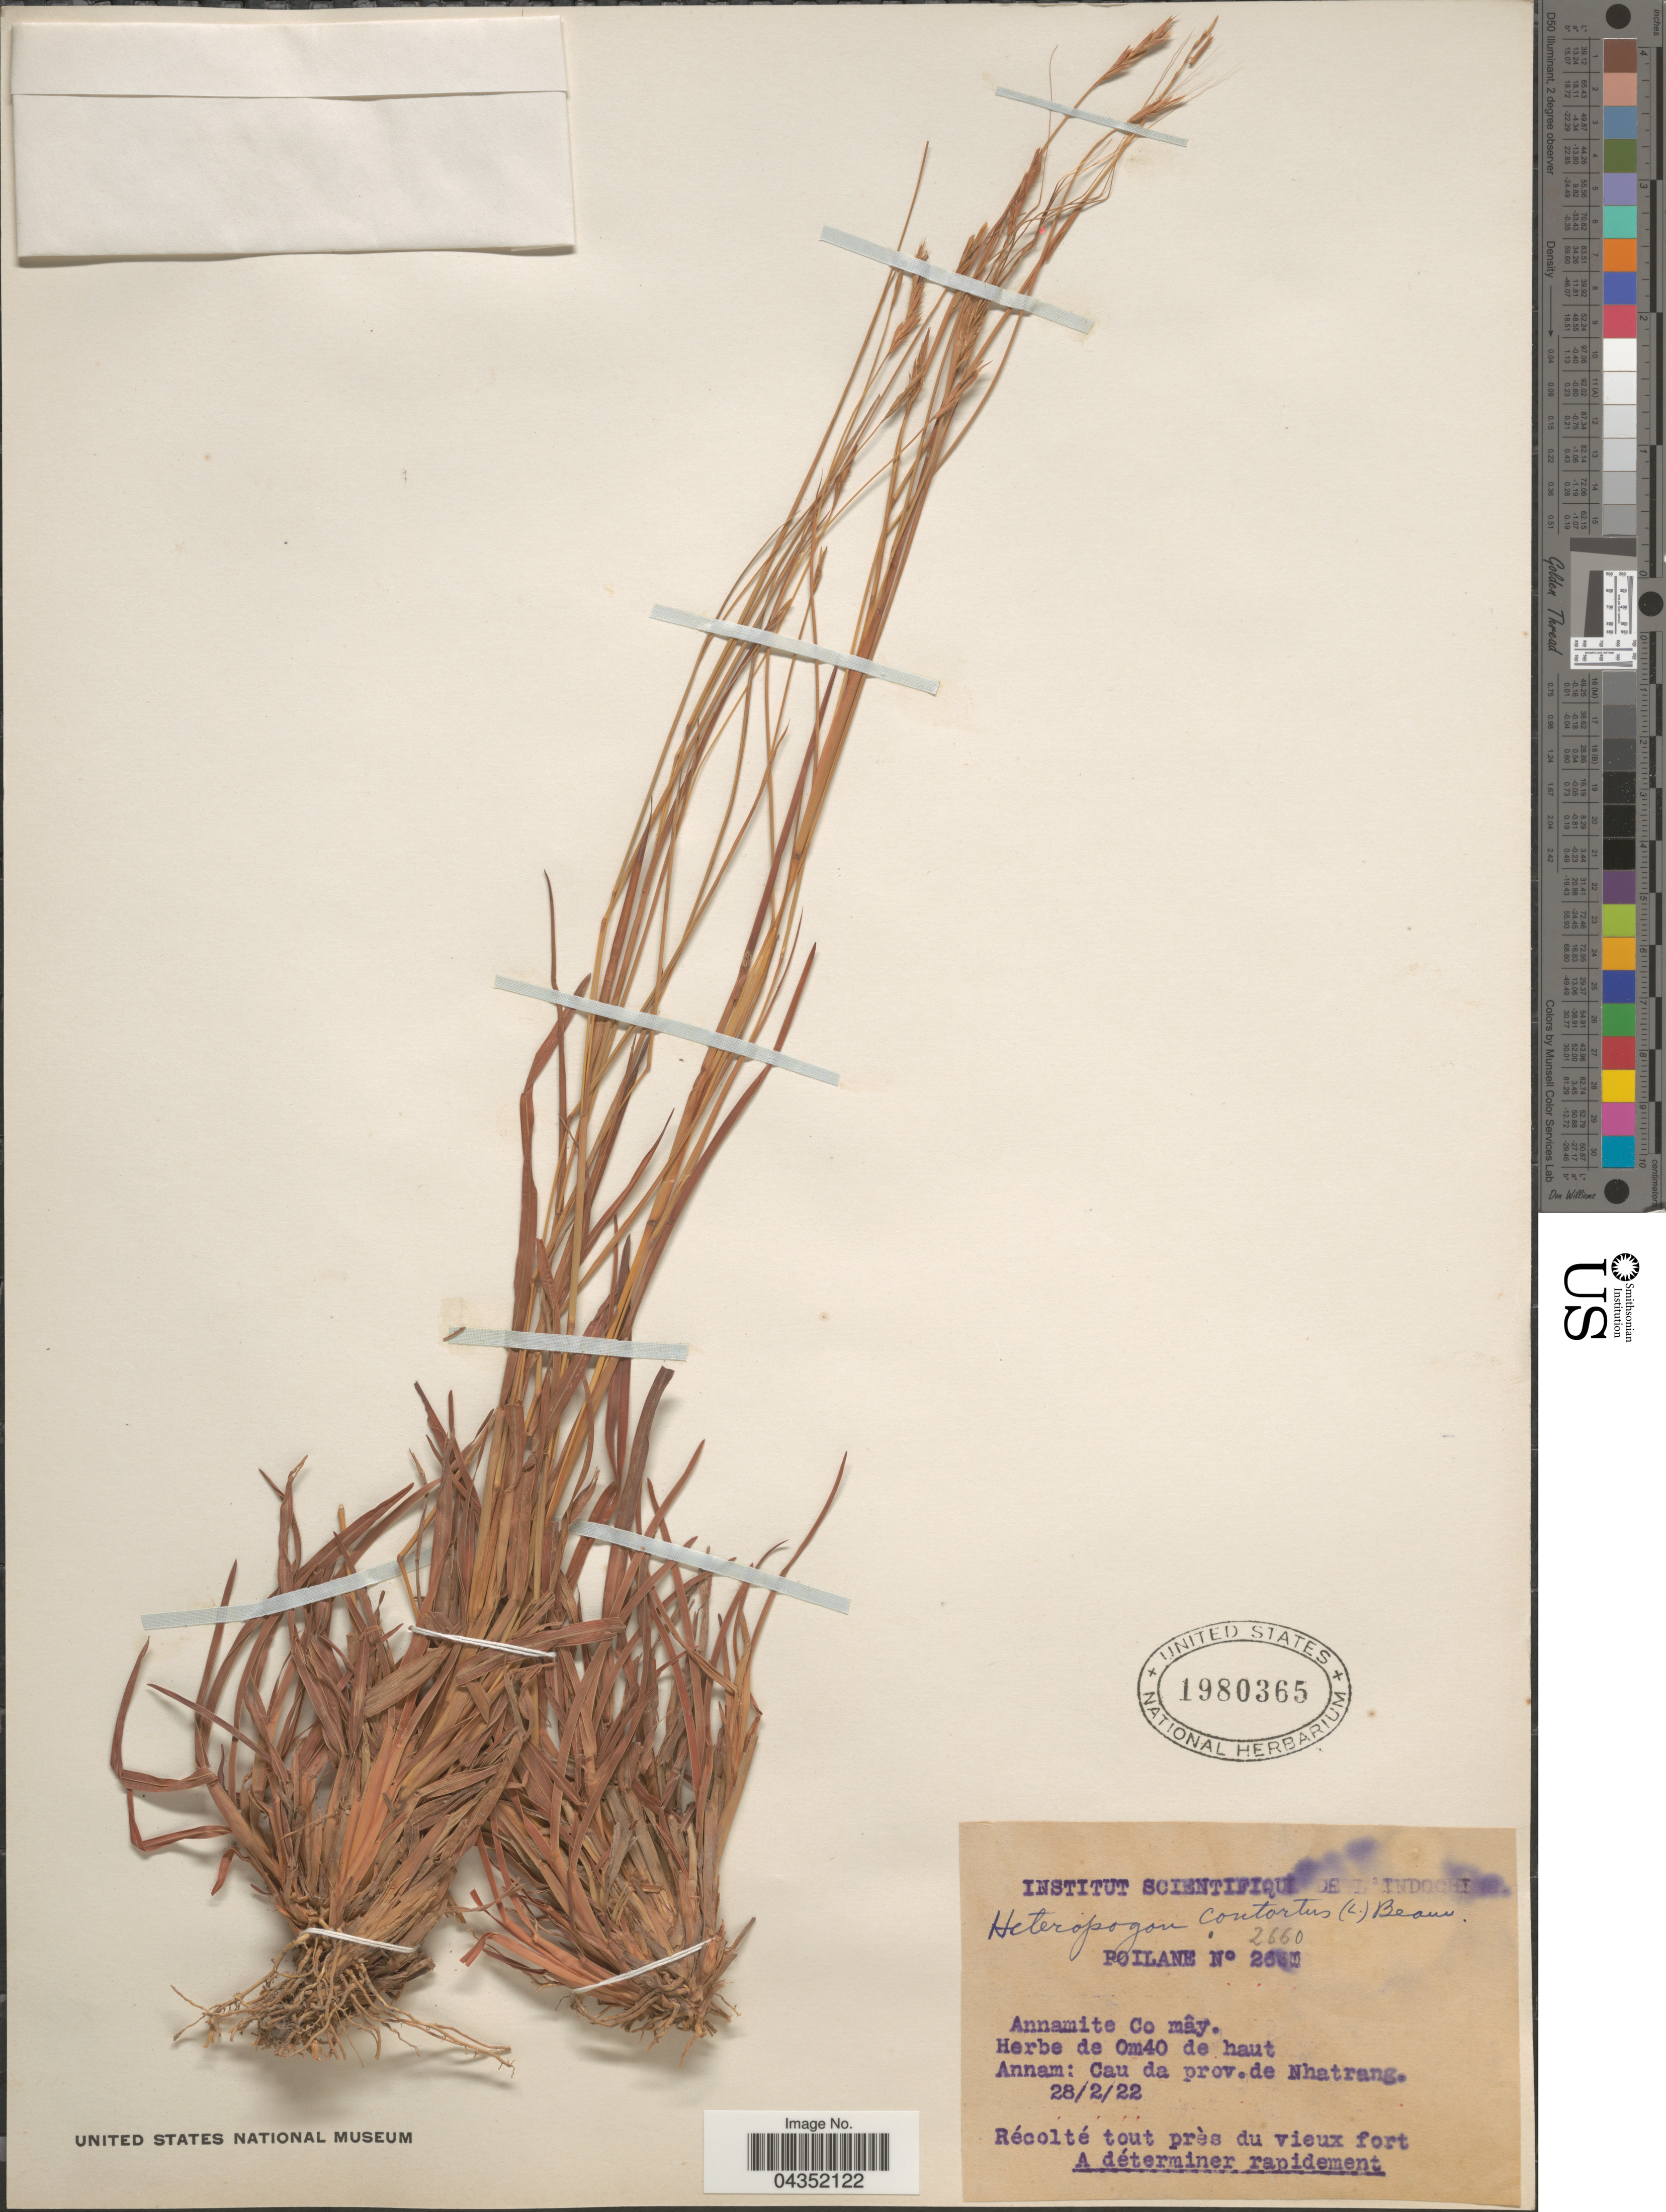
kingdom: Plantae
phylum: Tracheophyta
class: Liliopsida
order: Poales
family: Poaceae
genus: Heteropogon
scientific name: Heteropogon contortus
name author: (L.) P. Beauv. ex Roem. & Schult.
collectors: -. Poilane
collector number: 2660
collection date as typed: Transcribed d/m/y: 28/2/22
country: Vietnam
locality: Annam: Cau da prov.de Nhatrang.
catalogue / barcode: US 1980365